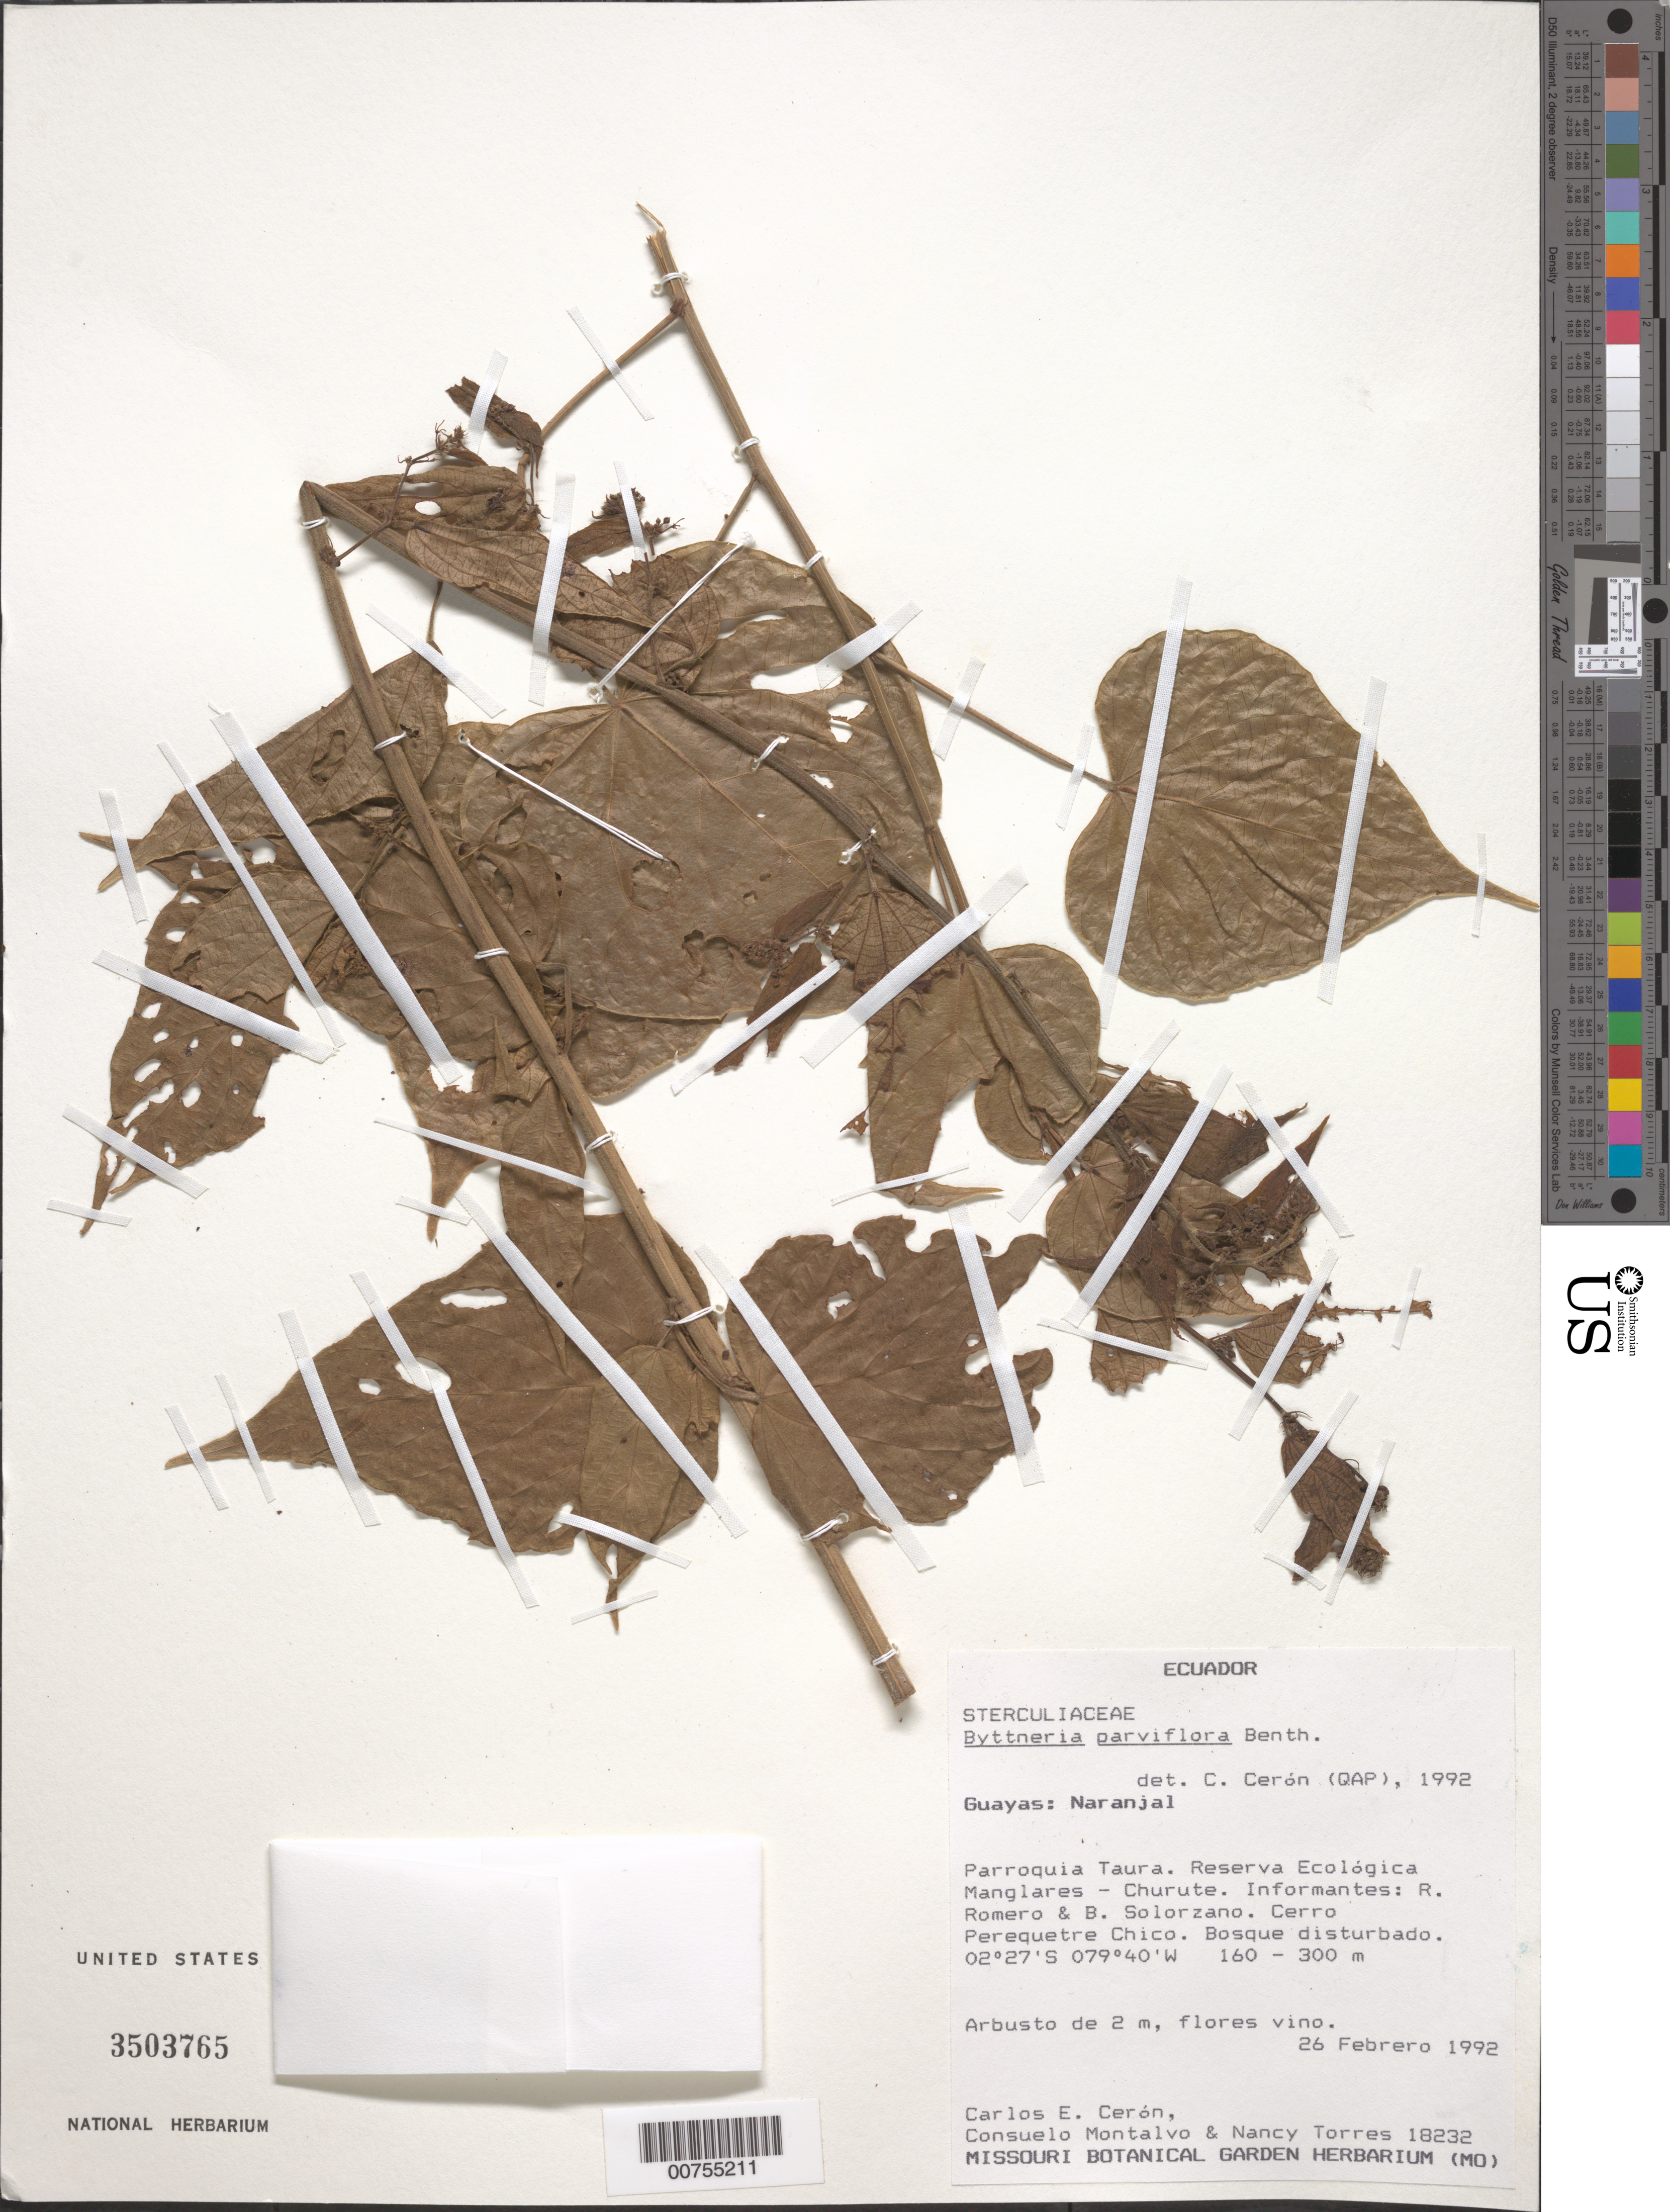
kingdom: Plantae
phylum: Tracheophyta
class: Magnoliopsida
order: Malvales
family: Malvaceae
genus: Byttneria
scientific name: Byttneria parviflora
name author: Benth.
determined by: Cerón M., C. E.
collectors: C. E. Cerón M., C. Montalvo & N. Torres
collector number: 18232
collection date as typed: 26 Feb 1992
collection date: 1992-02-26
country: Ecuador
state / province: Guayas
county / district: Naranjal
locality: Parroquia Taura. Reserva Ecológica Manglares-Churute. Cerro Perequetre Chico.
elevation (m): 160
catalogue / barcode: US 3503765